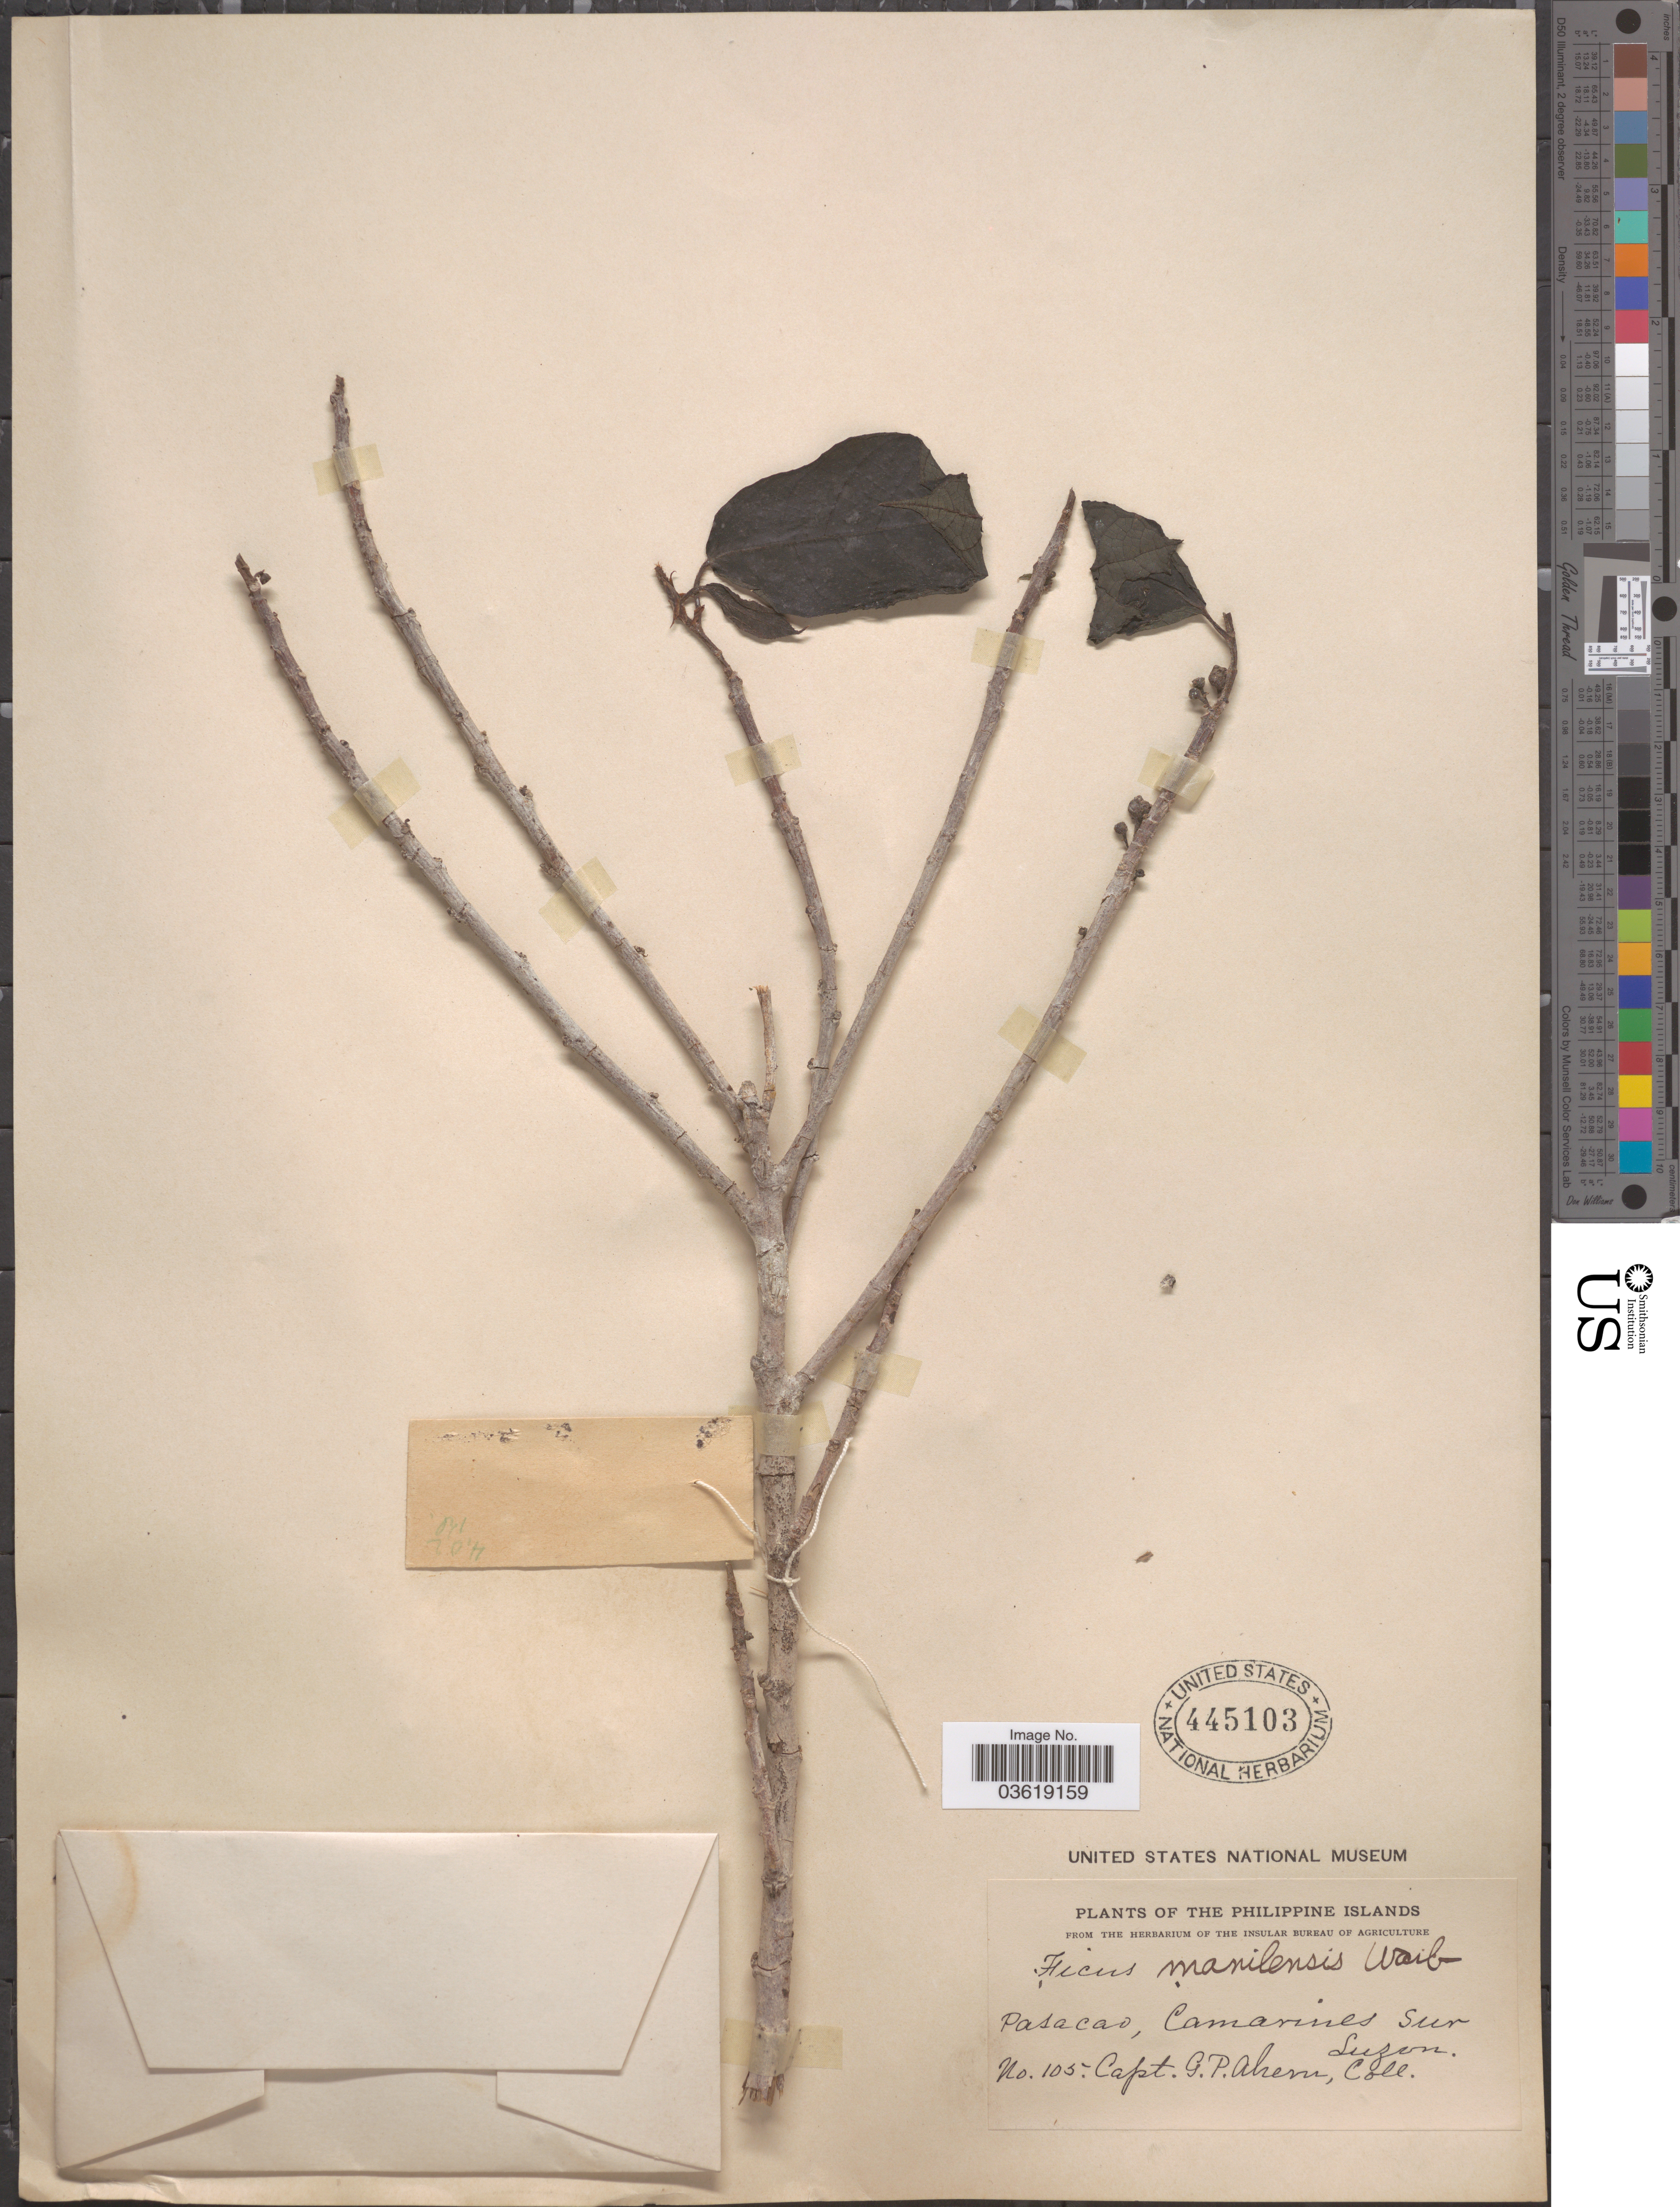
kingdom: Plantae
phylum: Tracheophyta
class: Magnoliopsida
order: Rosales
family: Moraceae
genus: Ficus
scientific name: Ficus manilensis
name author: Warb.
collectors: G. Ahern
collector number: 105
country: Philippines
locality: The Philippine Islands. Pasacao, Camarines Sur. Luzon.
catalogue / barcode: US 445103